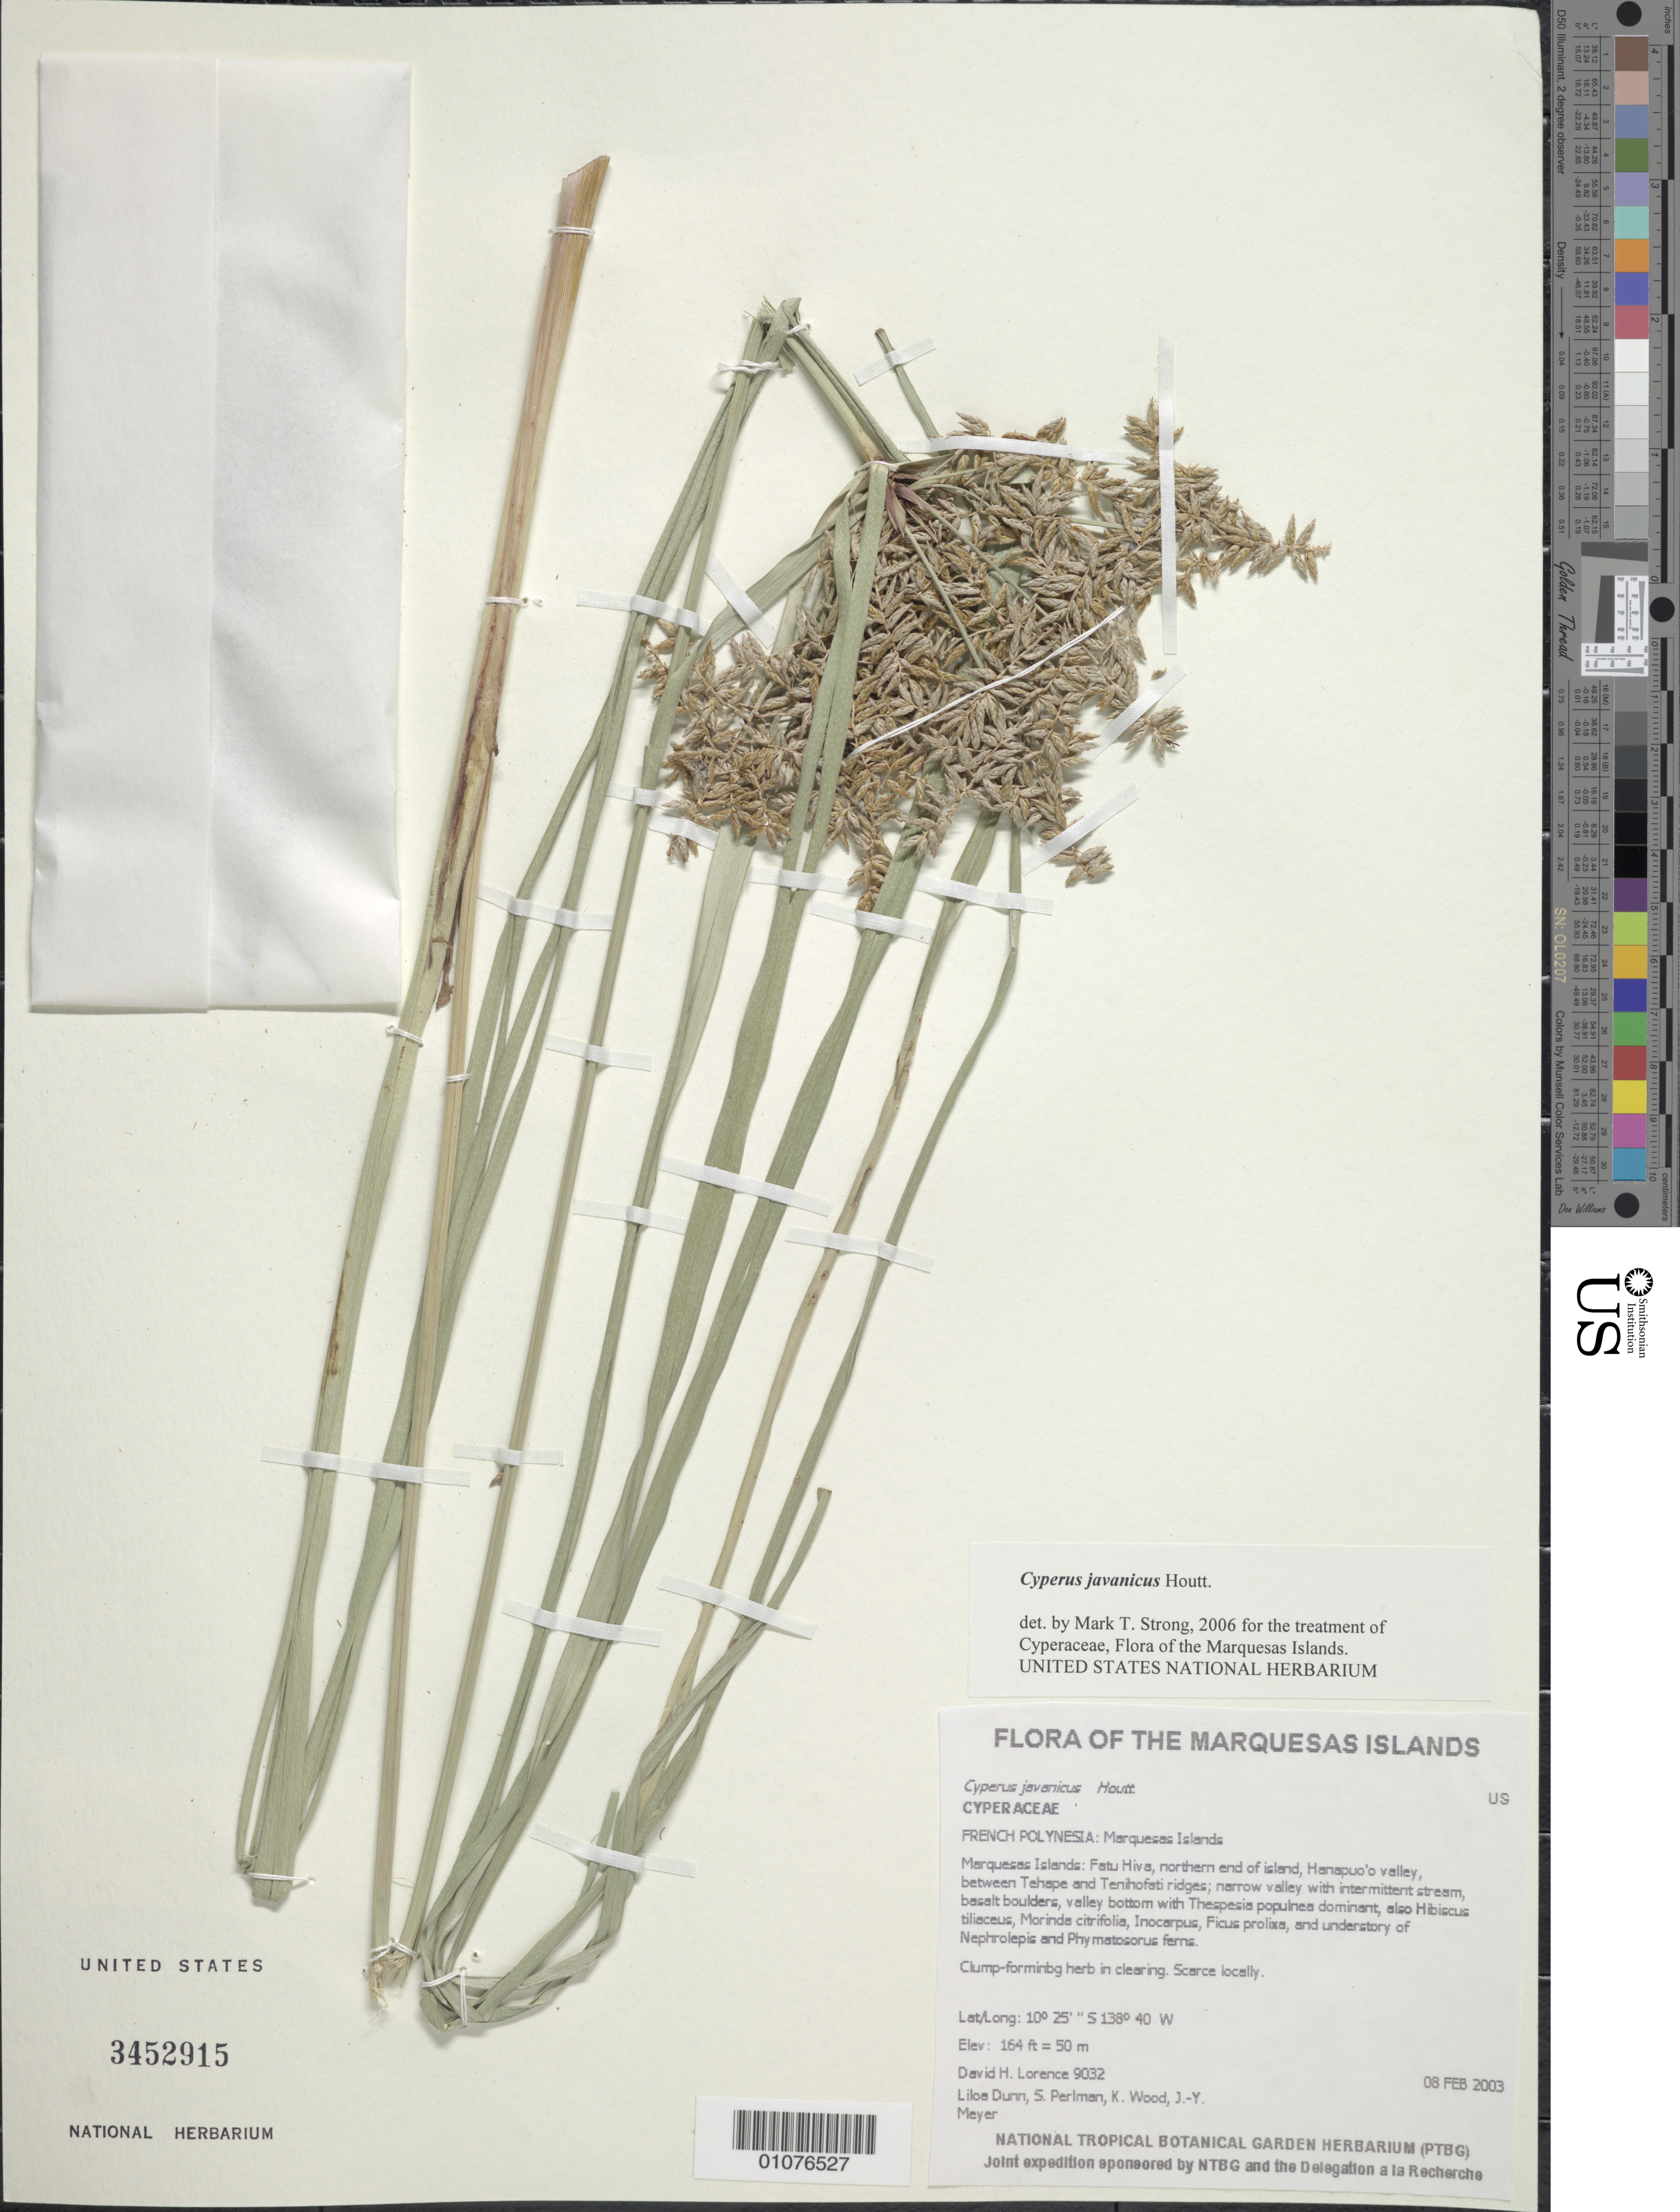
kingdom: Plantae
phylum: Tracheophyta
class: Liliopsida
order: Poales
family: Cyperaceae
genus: Cyperus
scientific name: Cyperus javanicus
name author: Houtt.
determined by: Lorence, David H., (PTBG), National Tropical Botanical Garden (UNITED STATES)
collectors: D. Lorence, L. Dunn, S. P. Perlman, K. R. Wood & J.-Y. Meyer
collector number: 9032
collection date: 2003-02-08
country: French Polynesia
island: Fatu Hiva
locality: Northern end of island, Hanapuo'o valley, between Tehape and Tenihofati ridges; narrow valley with intermittent stream, basalt boulders, valley bottom with Thespesia populnea dominant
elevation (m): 50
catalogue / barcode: US 3452915